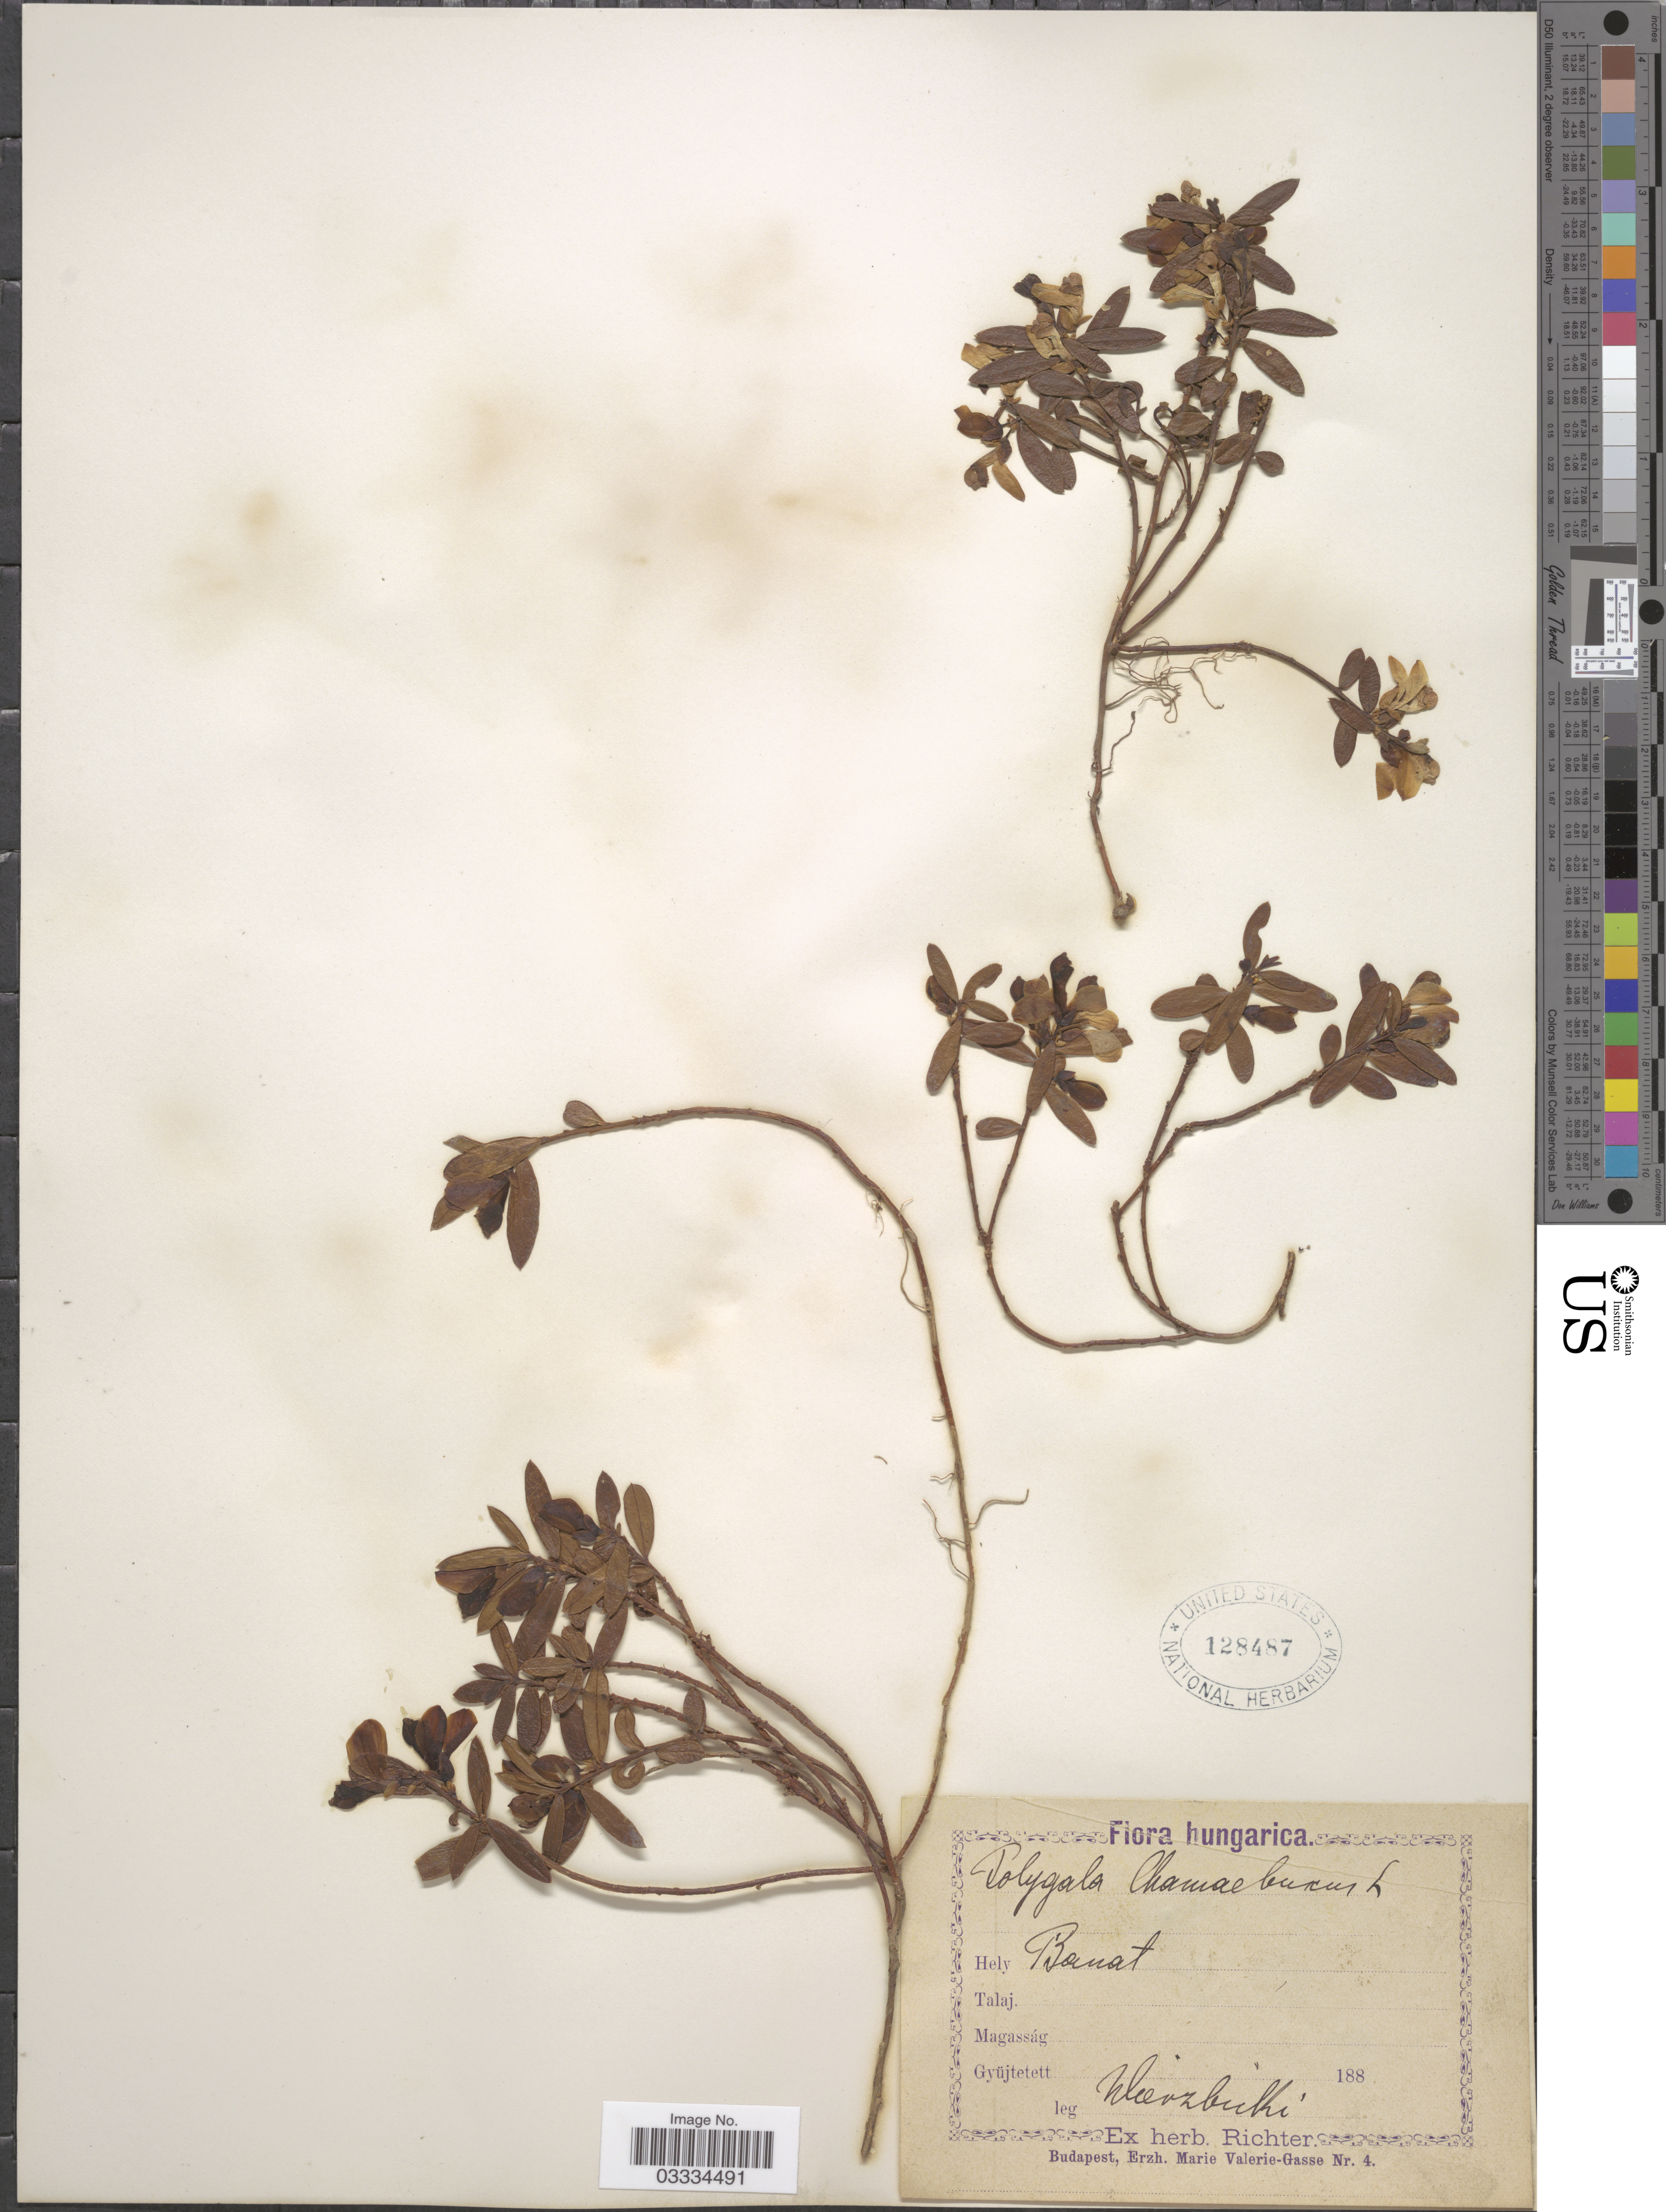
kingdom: Plantae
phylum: Tracheophyta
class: Magnoliopsida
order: Fabales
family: Polygalaceae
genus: Polygaloides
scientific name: Polygaloides chamaebuxus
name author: (L.) O. Schwarz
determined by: Strong, Mark T., (BOT), Smithsonian Institution - National Museum of Natural History (UNITED STATES)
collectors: Wierzbicki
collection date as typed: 188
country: Hungary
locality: Banat.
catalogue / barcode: US 128487